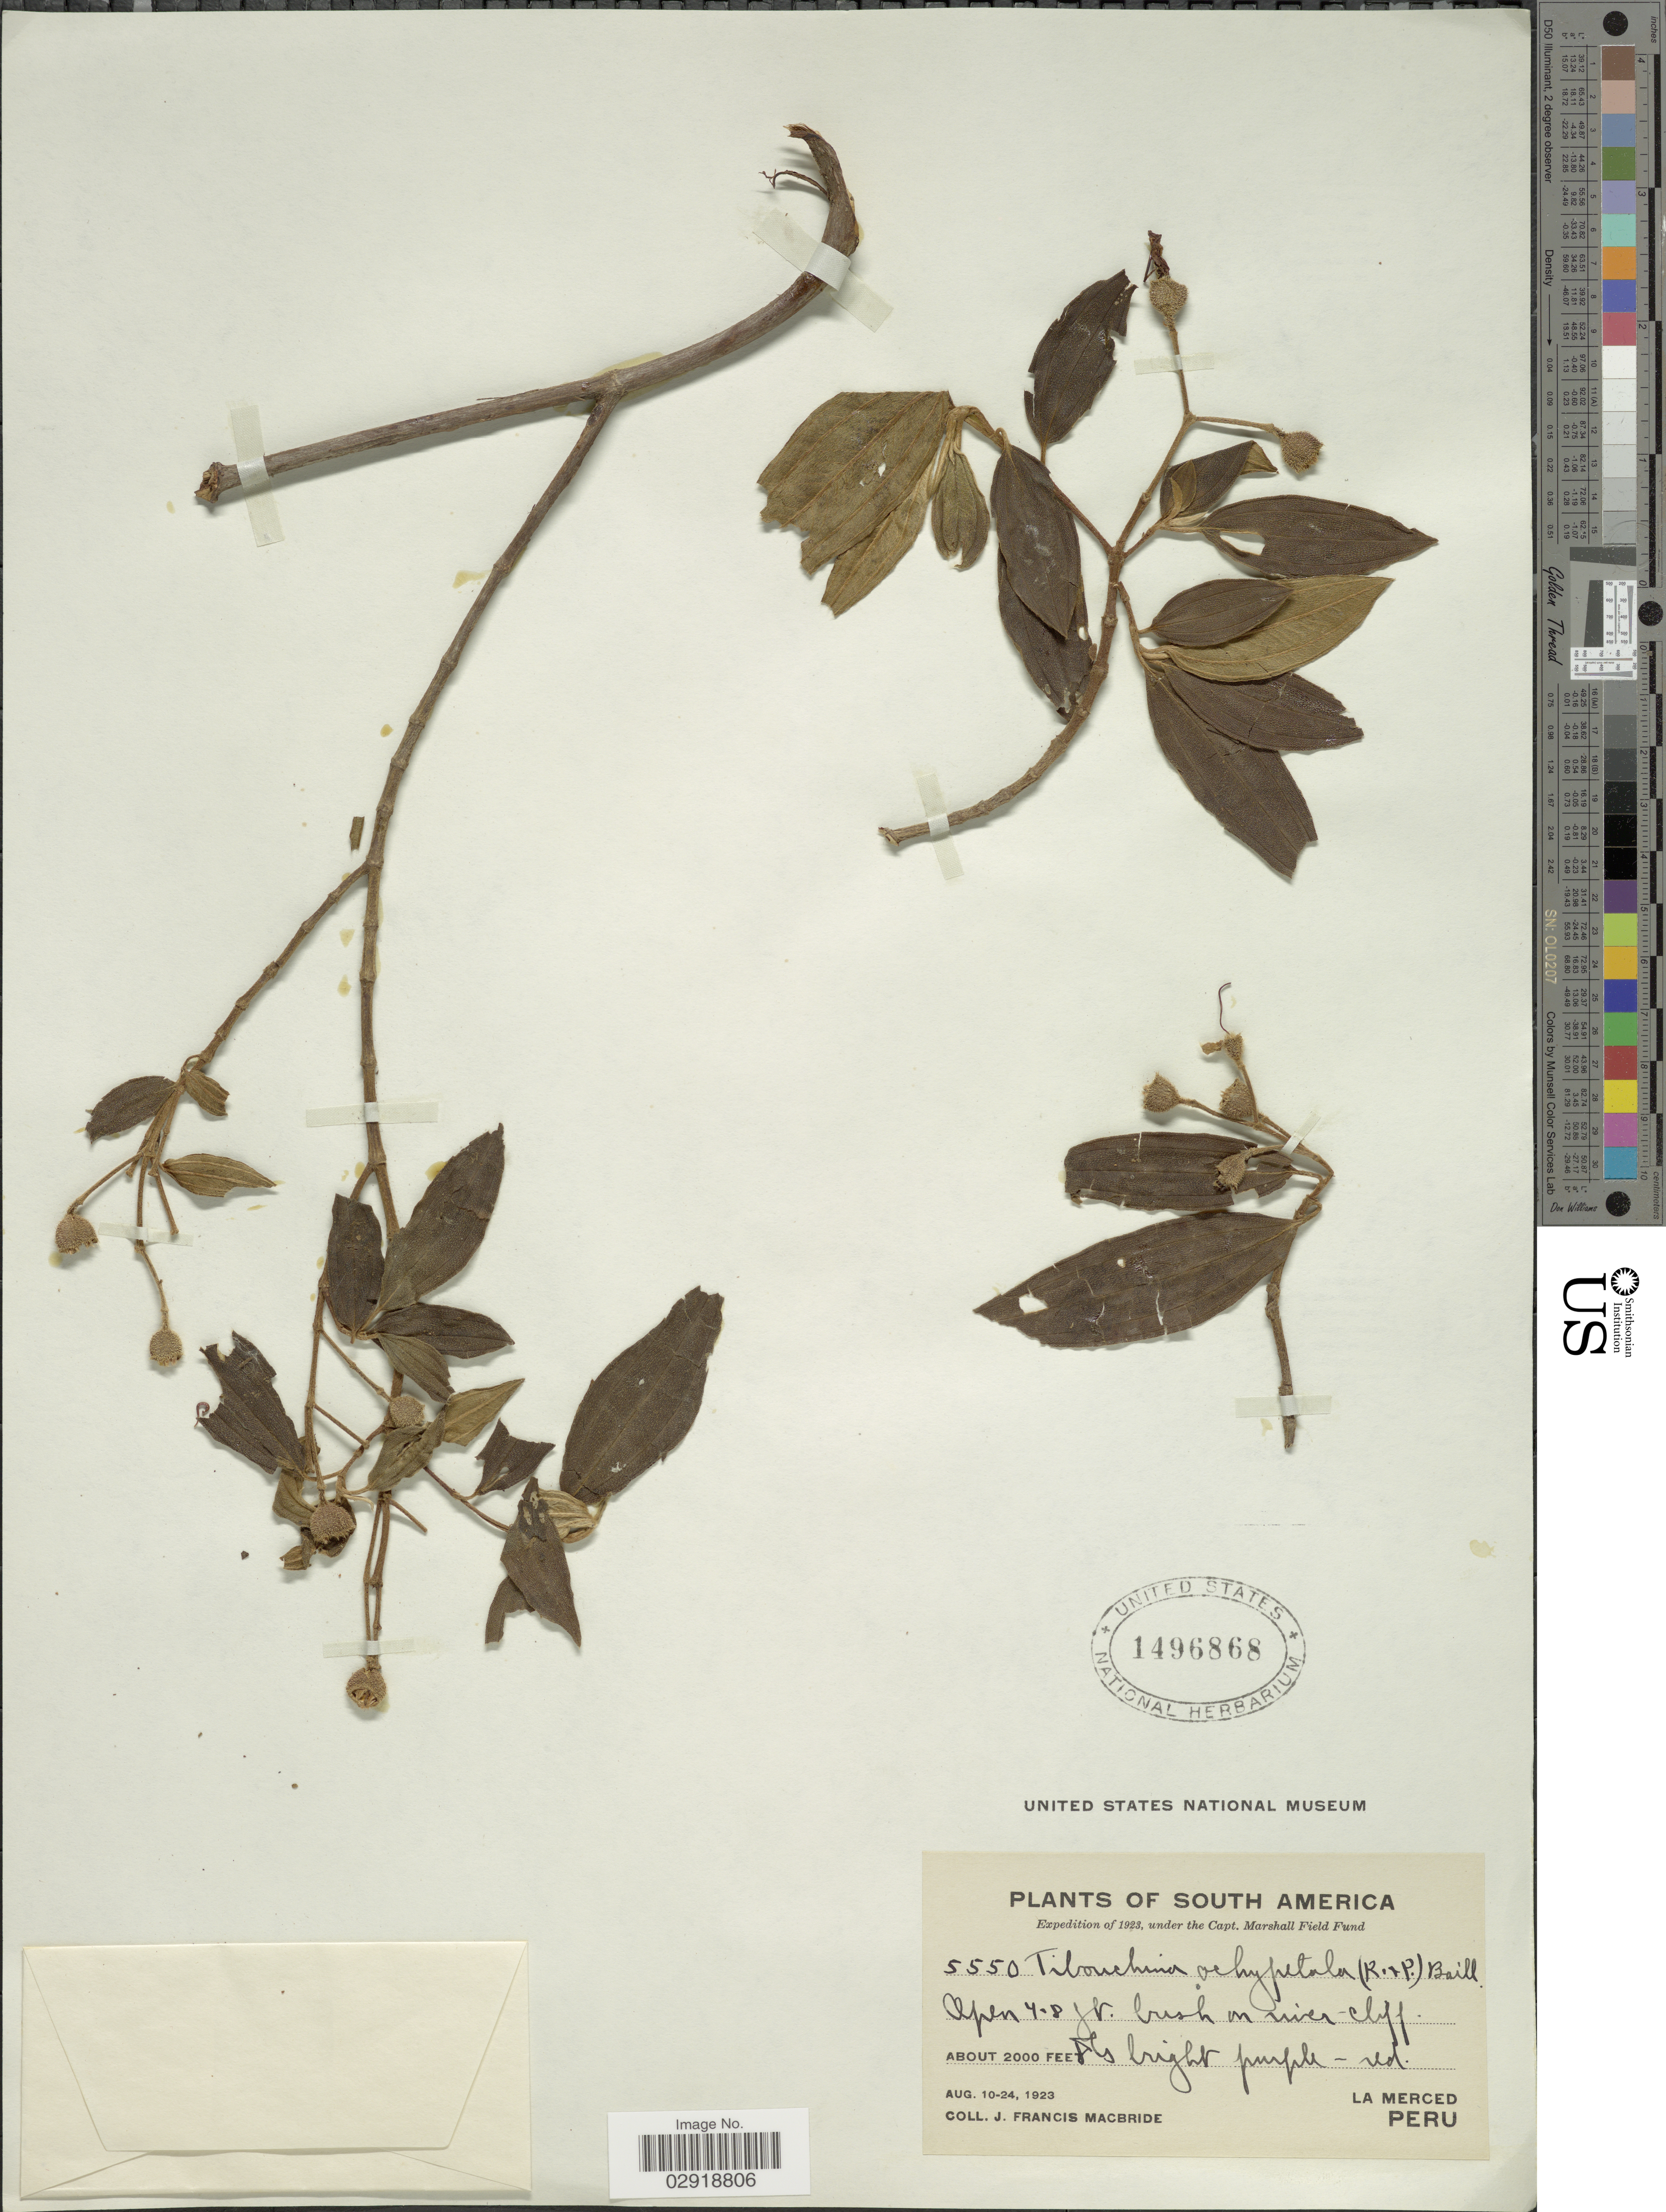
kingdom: Plantae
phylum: Tracheophyta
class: Magnoliopsida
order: Myrtales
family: Melastomataceae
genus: Pleroma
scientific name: Pleroma ochypetalum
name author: (Ruiz & Pav.) D. Don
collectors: J. F. Macbride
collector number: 5550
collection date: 1923-08-10/1923-08-24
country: Peru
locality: La Merced.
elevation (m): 610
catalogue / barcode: US 1496868